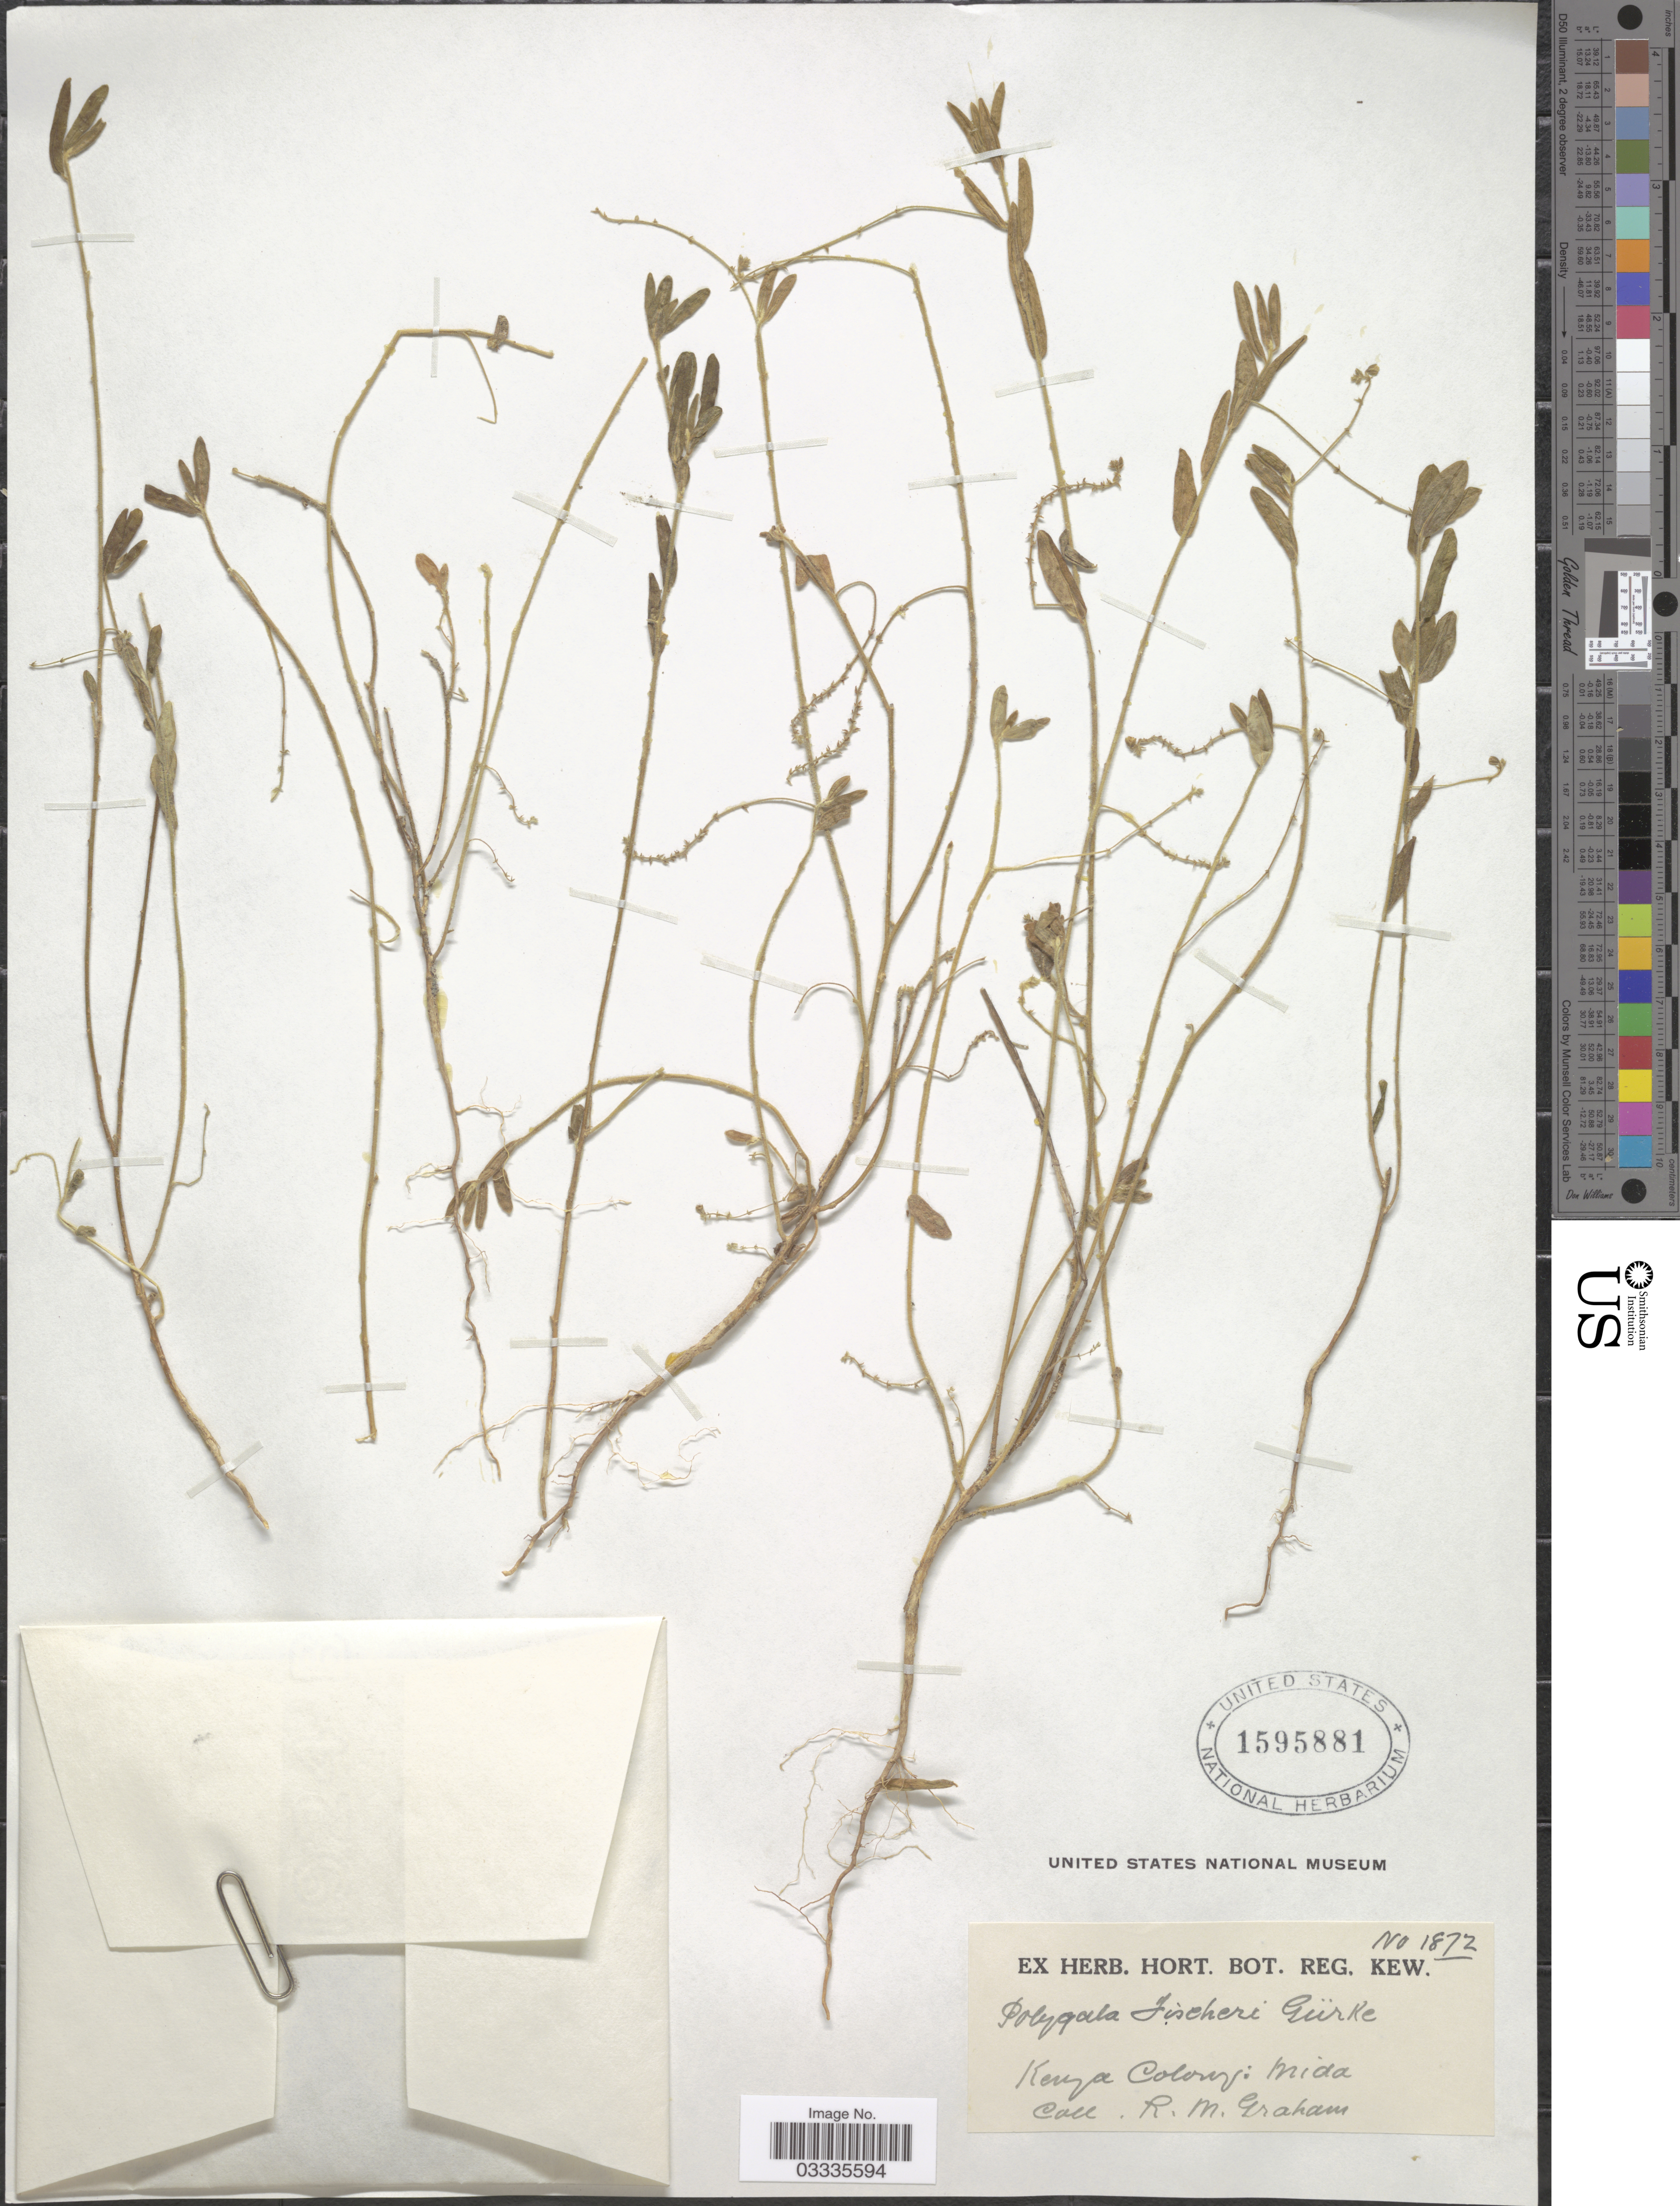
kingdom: Plantae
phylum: Tracheophyta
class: Magnoliopsida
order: Fabales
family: Polygalaceae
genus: Polygala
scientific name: Polygala fischeri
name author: Gürke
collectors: R. M. Graham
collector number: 1872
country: Kenya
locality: Kenya Colony: Mida.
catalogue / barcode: US 1595881